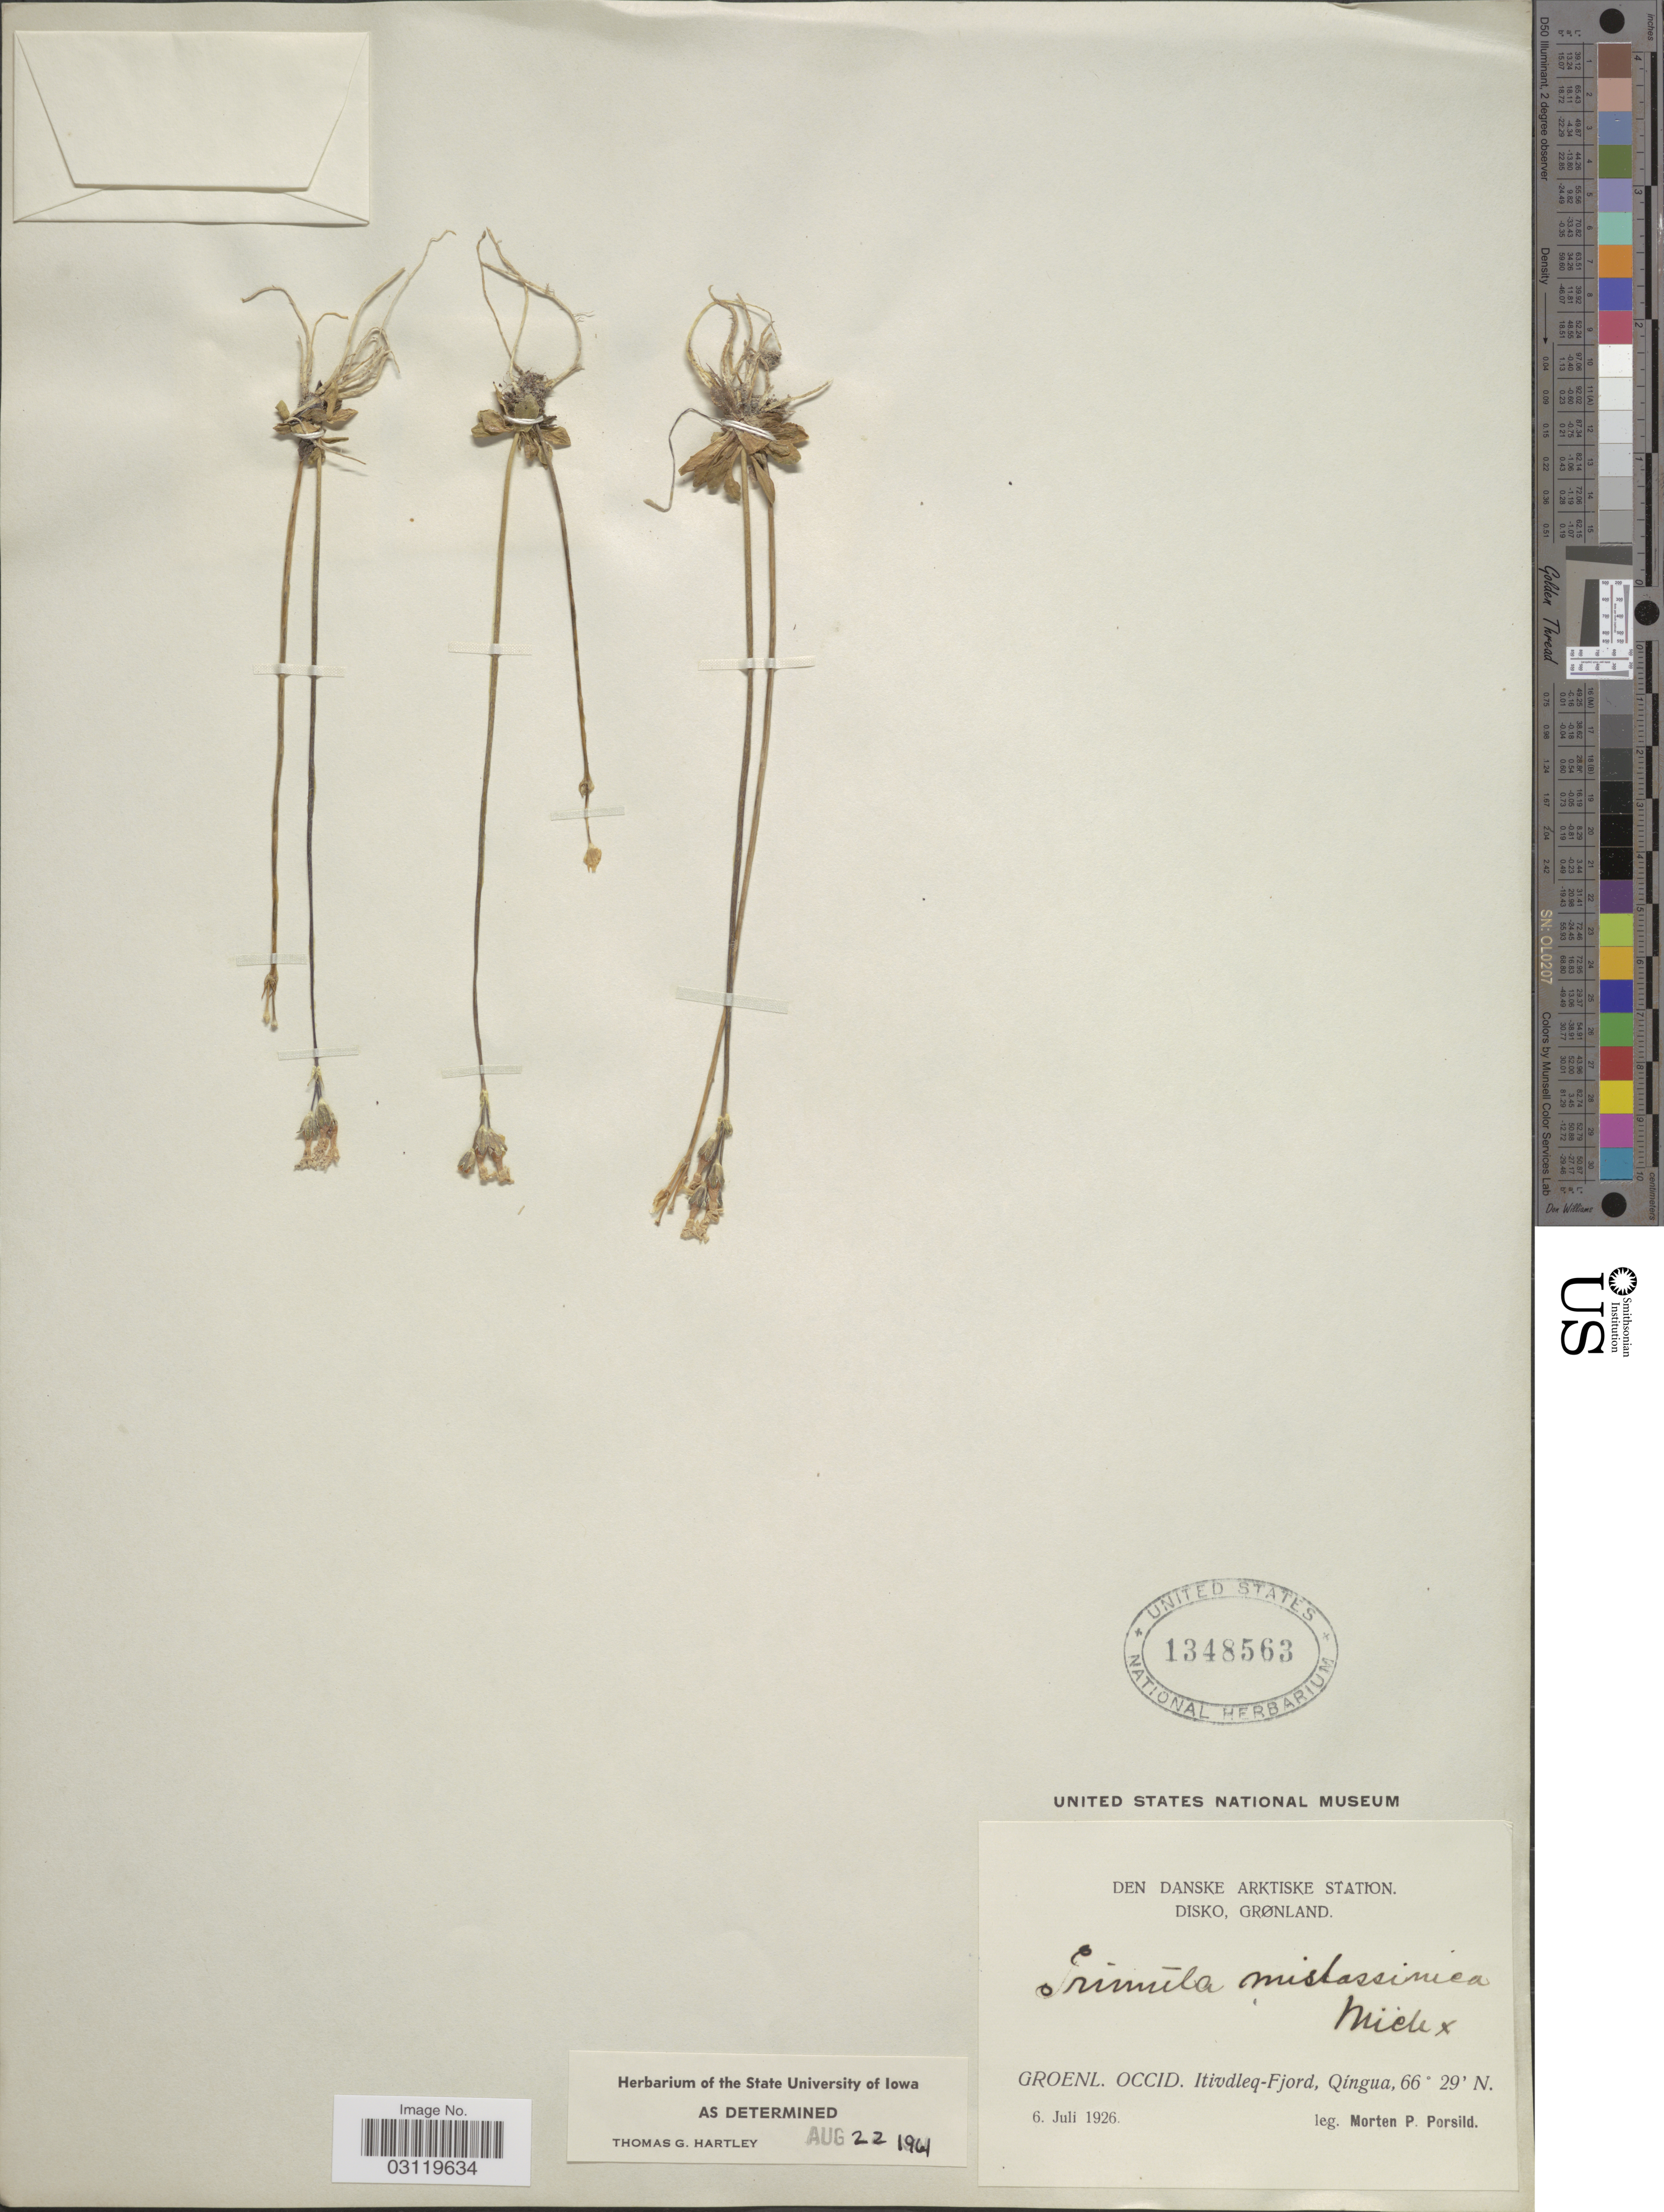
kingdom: Plantae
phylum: Tracheophyta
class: Magnoliopsida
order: Ericales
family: Primulaceae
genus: Primula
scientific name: Primula mistassinica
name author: Michx.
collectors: M. P. Porsild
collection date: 1926-07-06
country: Greenland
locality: Den Danske Arktiske Station. Disko, Grønland. Groenl. Occid. Itivdleq-Fjord, Qingua.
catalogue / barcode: US 1348563